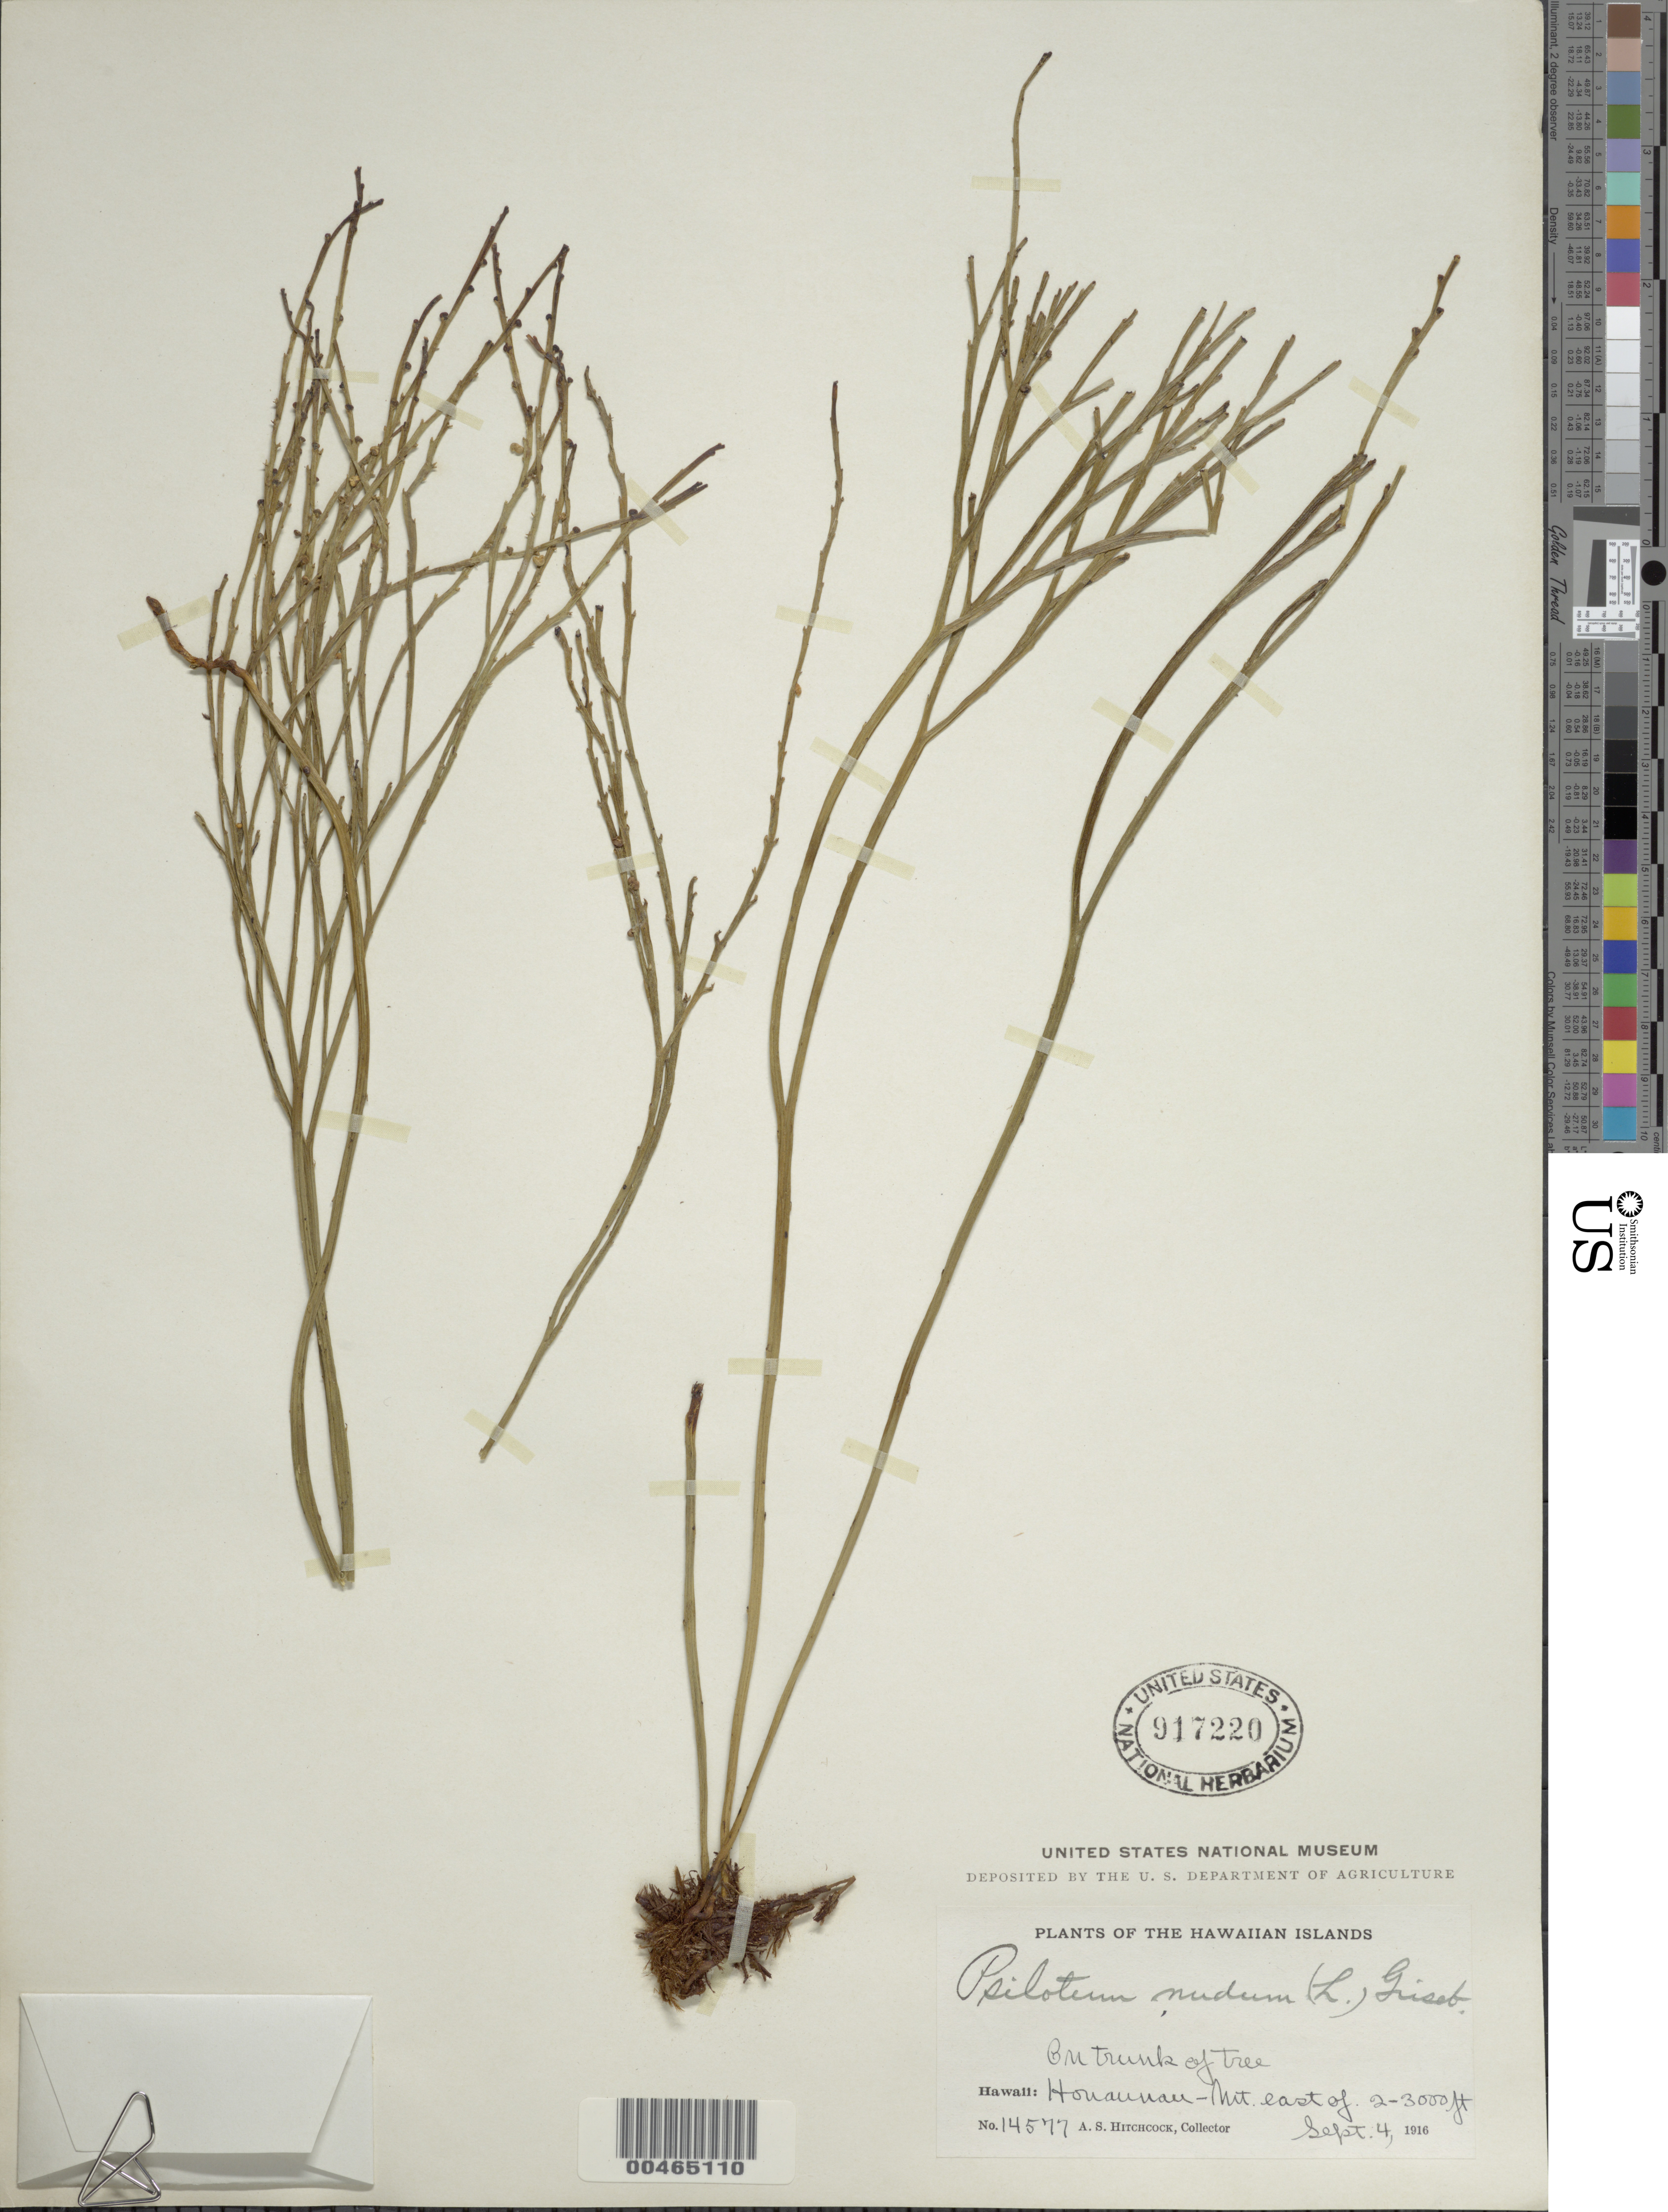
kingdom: Plantae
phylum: Tracheophyta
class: Polypodiopsida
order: Psilotales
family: Psilotaceae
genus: Psilotum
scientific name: Psilotum nudum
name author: (L.) P. Beauv.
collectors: A. S. Hitchcock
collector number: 14577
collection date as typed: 4 Sep 1916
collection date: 1916-09-04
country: United States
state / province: Hawaii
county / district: Hawaii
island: Hawaii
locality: Mountains E of Honaunau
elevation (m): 610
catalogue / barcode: US 917220